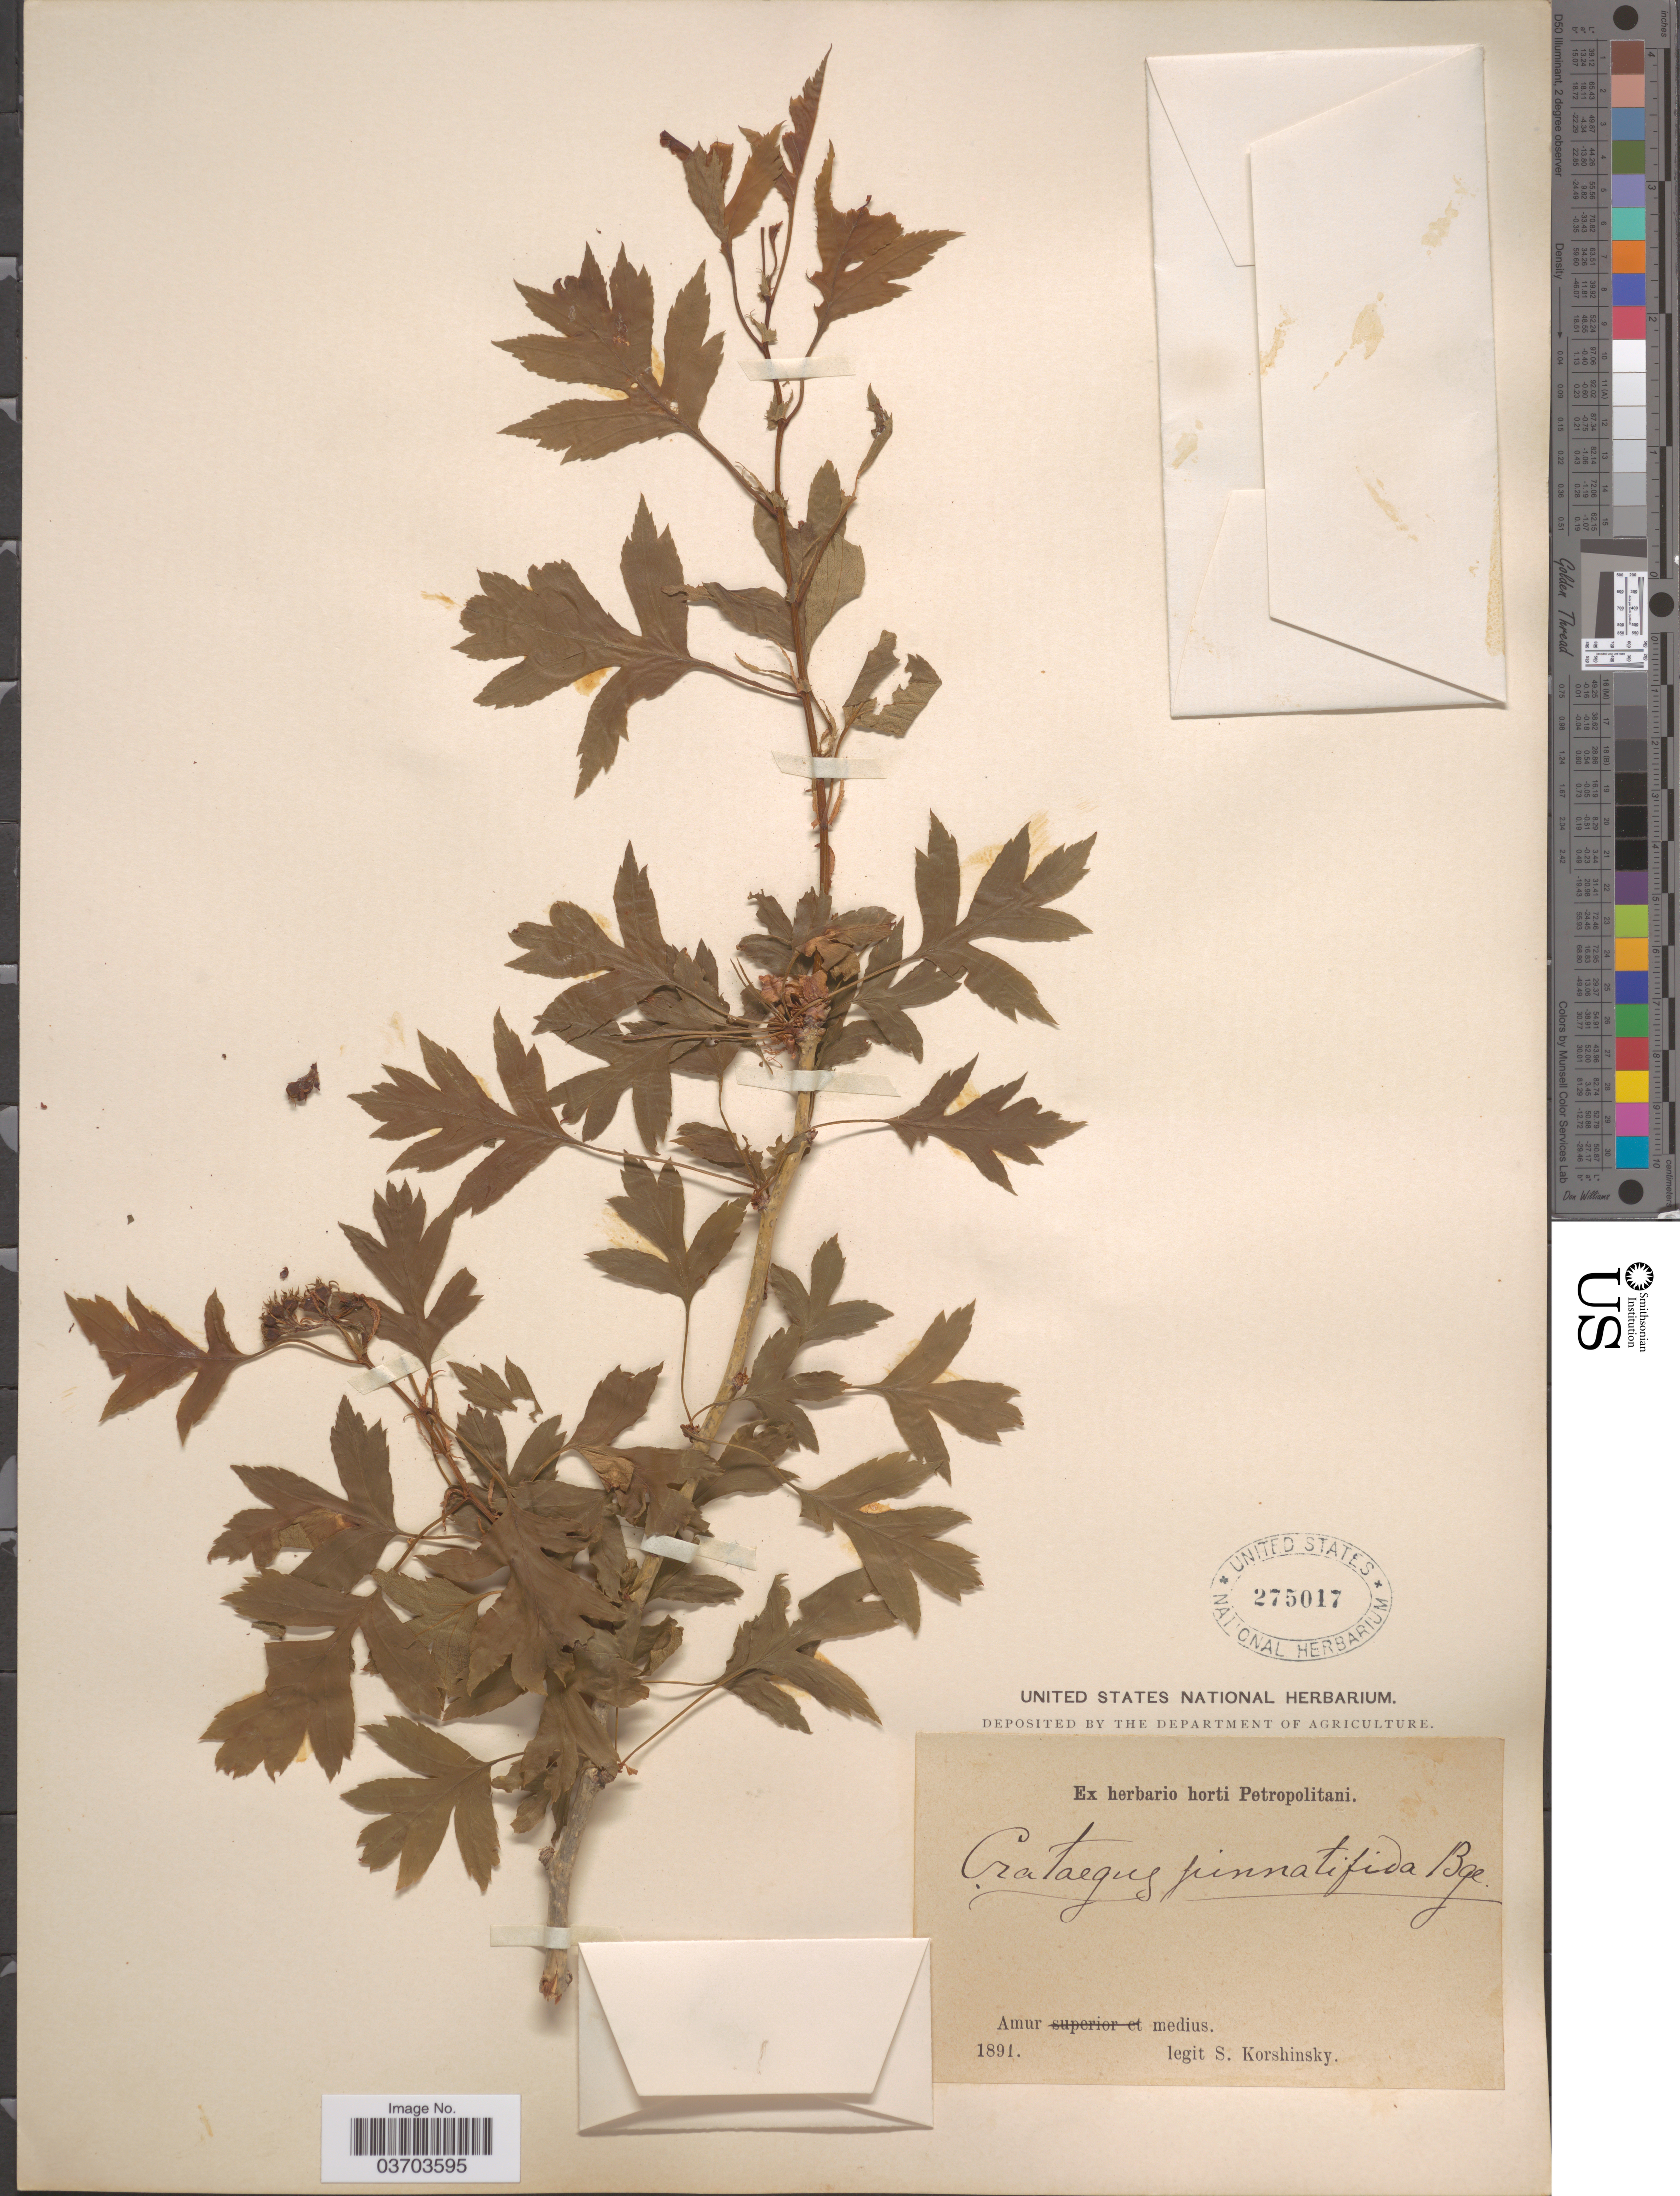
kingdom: Plantae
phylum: Tracheophyta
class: Magnoliopsida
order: Rosales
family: Rosaceae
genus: Crataegus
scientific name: Crataegus pinnatifida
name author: Bunge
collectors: S. I. Korshinsky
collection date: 1891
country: Russian Federation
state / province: Amur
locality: Amur medius.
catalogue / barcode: US 275017